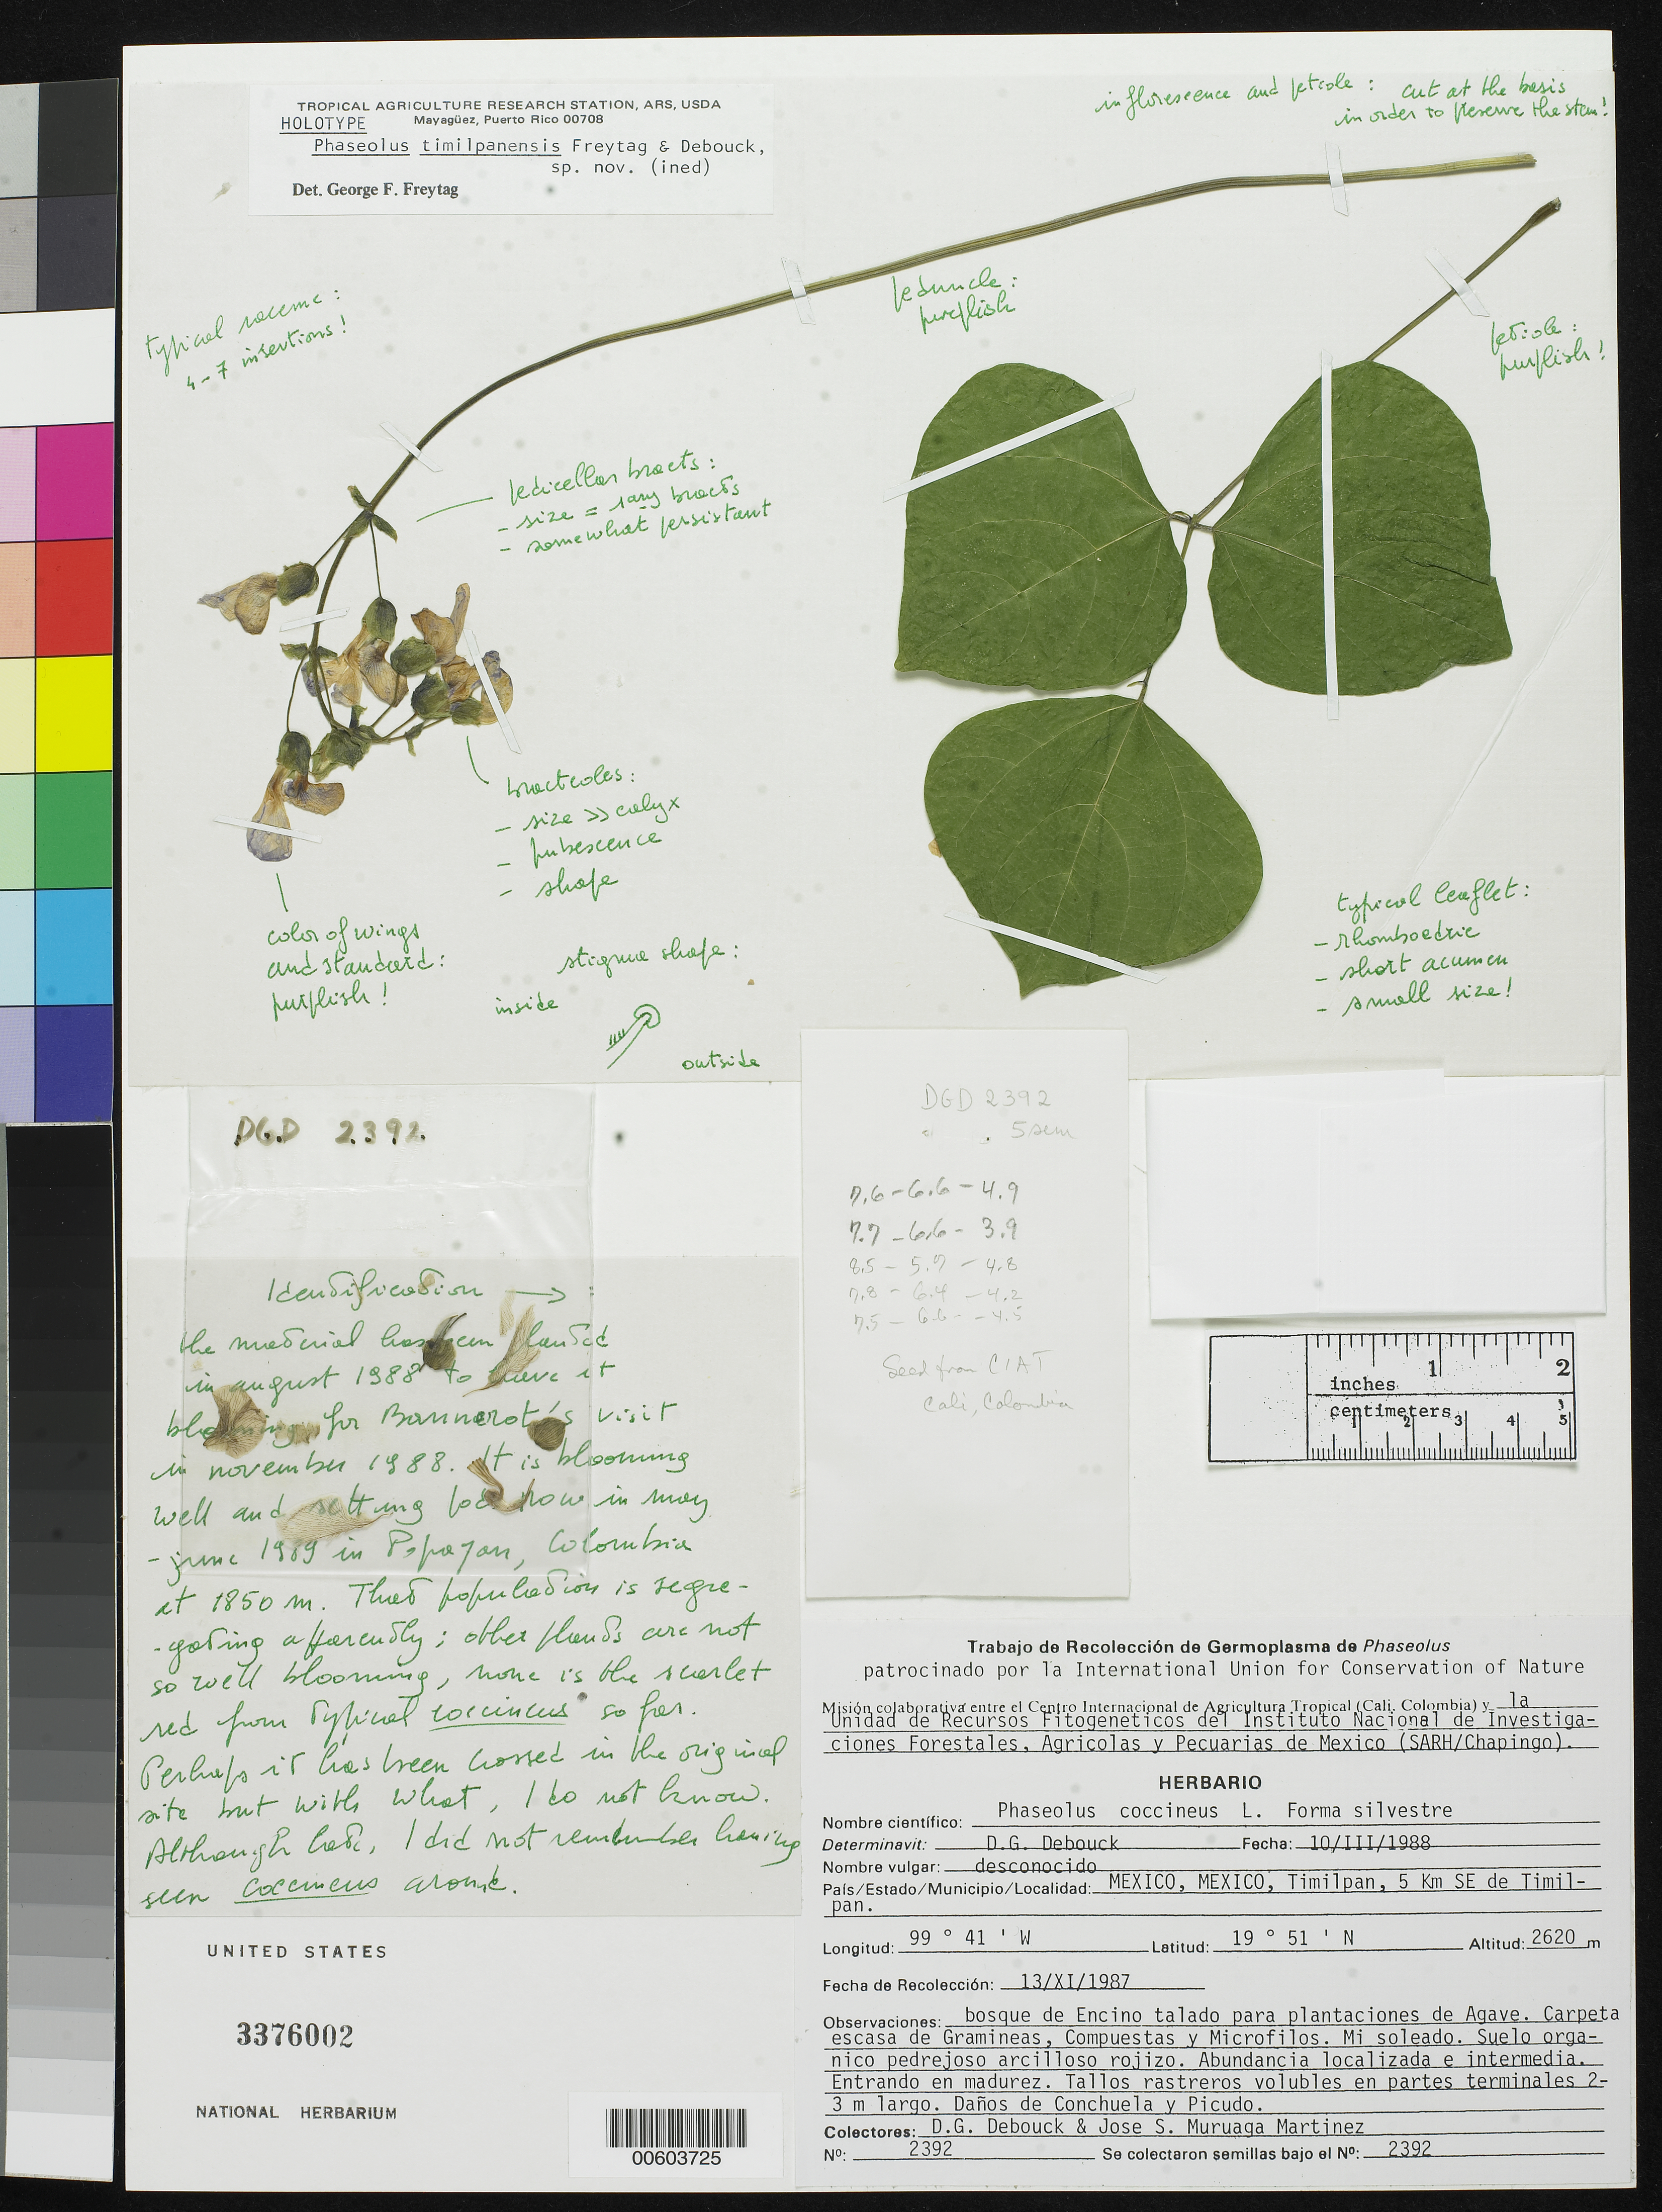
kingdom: Plantae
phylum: Tracheophyta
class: Magnoliopsida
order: Fabales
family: Fabaceae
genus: Phaseolus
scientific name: Phaseolus coccineus var. timilpanensis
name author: Freytag in Freytag & Debouck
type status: Holotype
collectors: D. Debouck & J. Muruaga Martinez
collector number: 2392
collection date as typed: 13 Nov 1987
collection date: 1987-11-13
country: Mexico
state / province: México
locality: Mexico, Mexico, Timilpan, 5 km SE de Timilpan.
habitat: Bosque de Encino talado para plantaciones de…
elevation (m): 2620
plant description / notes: Full taxon name: Phaseolus coccineus subsp. striatus var. timilpanensis.; Originally annotated as Phaseolus timilpanensis Freytage & Debouck, sp. nov. (ined.).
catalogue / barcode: US 3376002